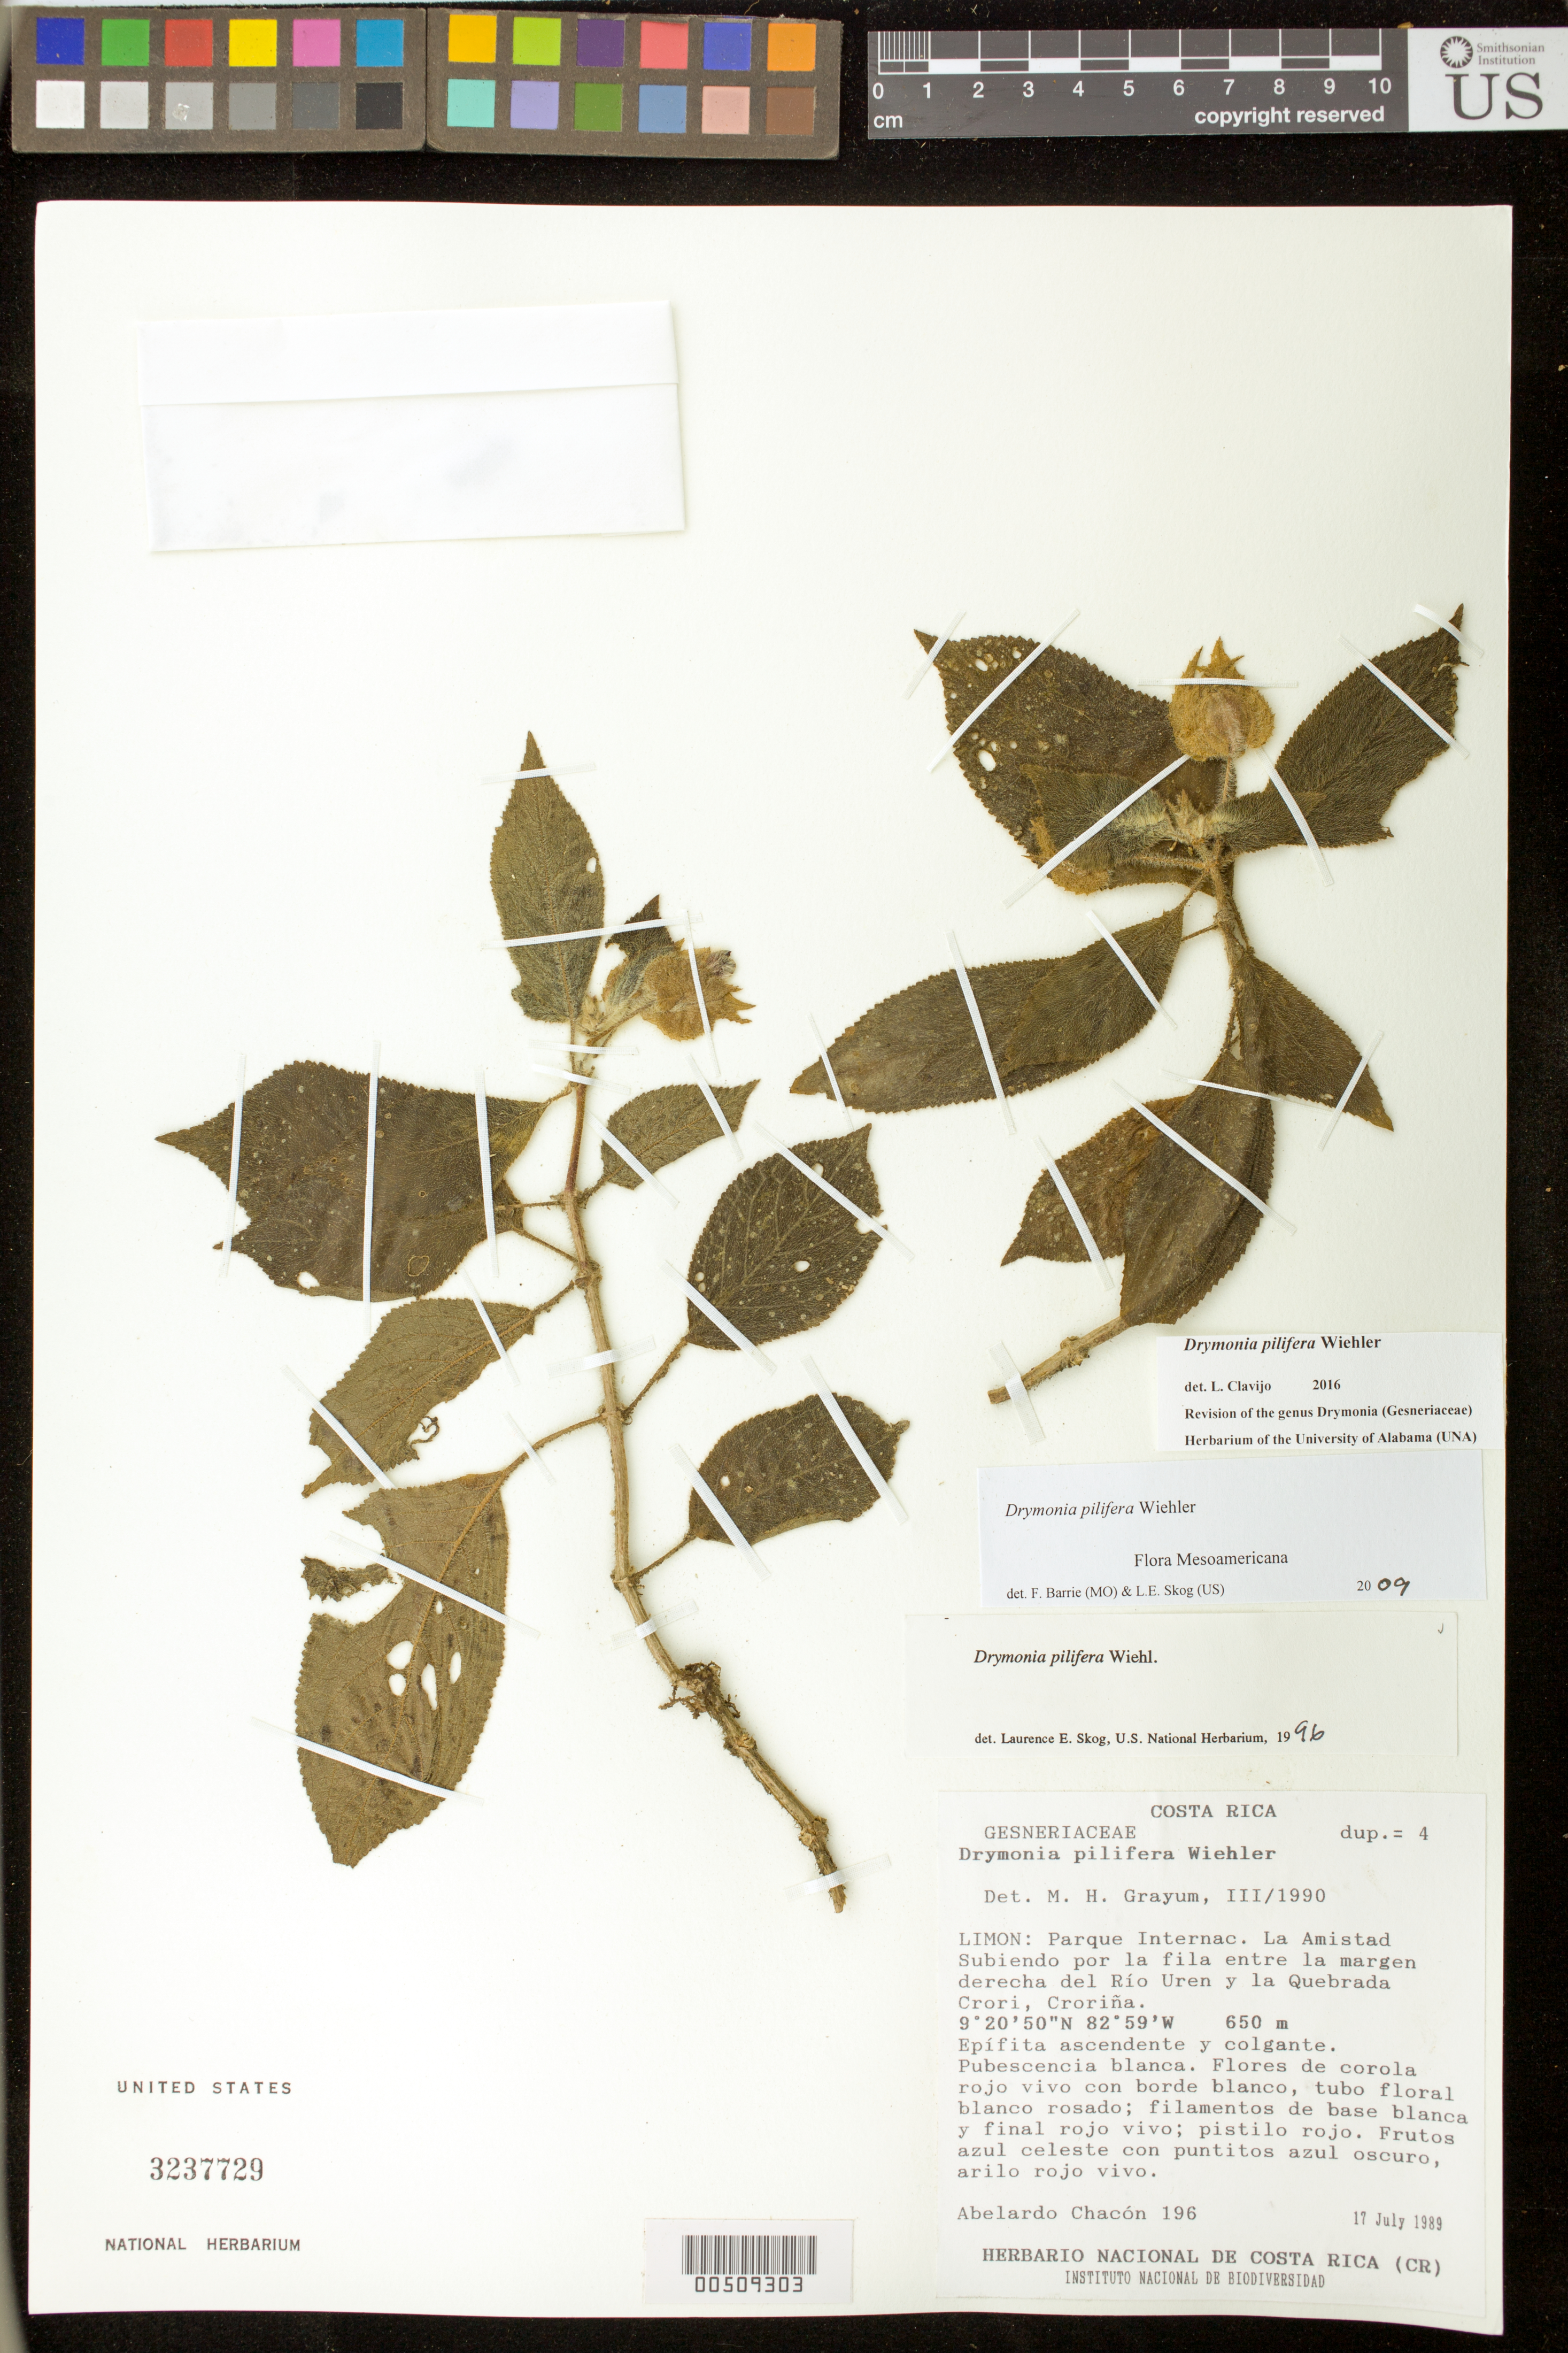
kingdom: Plantae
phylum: Tracheophyta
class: Magnoliopsida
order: Lamiales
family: Gesneriaceae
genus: Drymonia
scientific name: Drymonia pilifera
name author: Wiehler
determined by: Skog, Laurence E.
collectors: A. Chacón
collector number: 196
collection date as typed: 17 Jul 1989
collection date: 1989-07-17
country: Costa Rica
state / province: Limón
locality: Parque Internac. La Amistad Subiendo por la fila entre lar margen derecha de Río Uren y la Quebrada Crori, Croriña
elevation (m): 650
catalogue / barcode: US 3237729